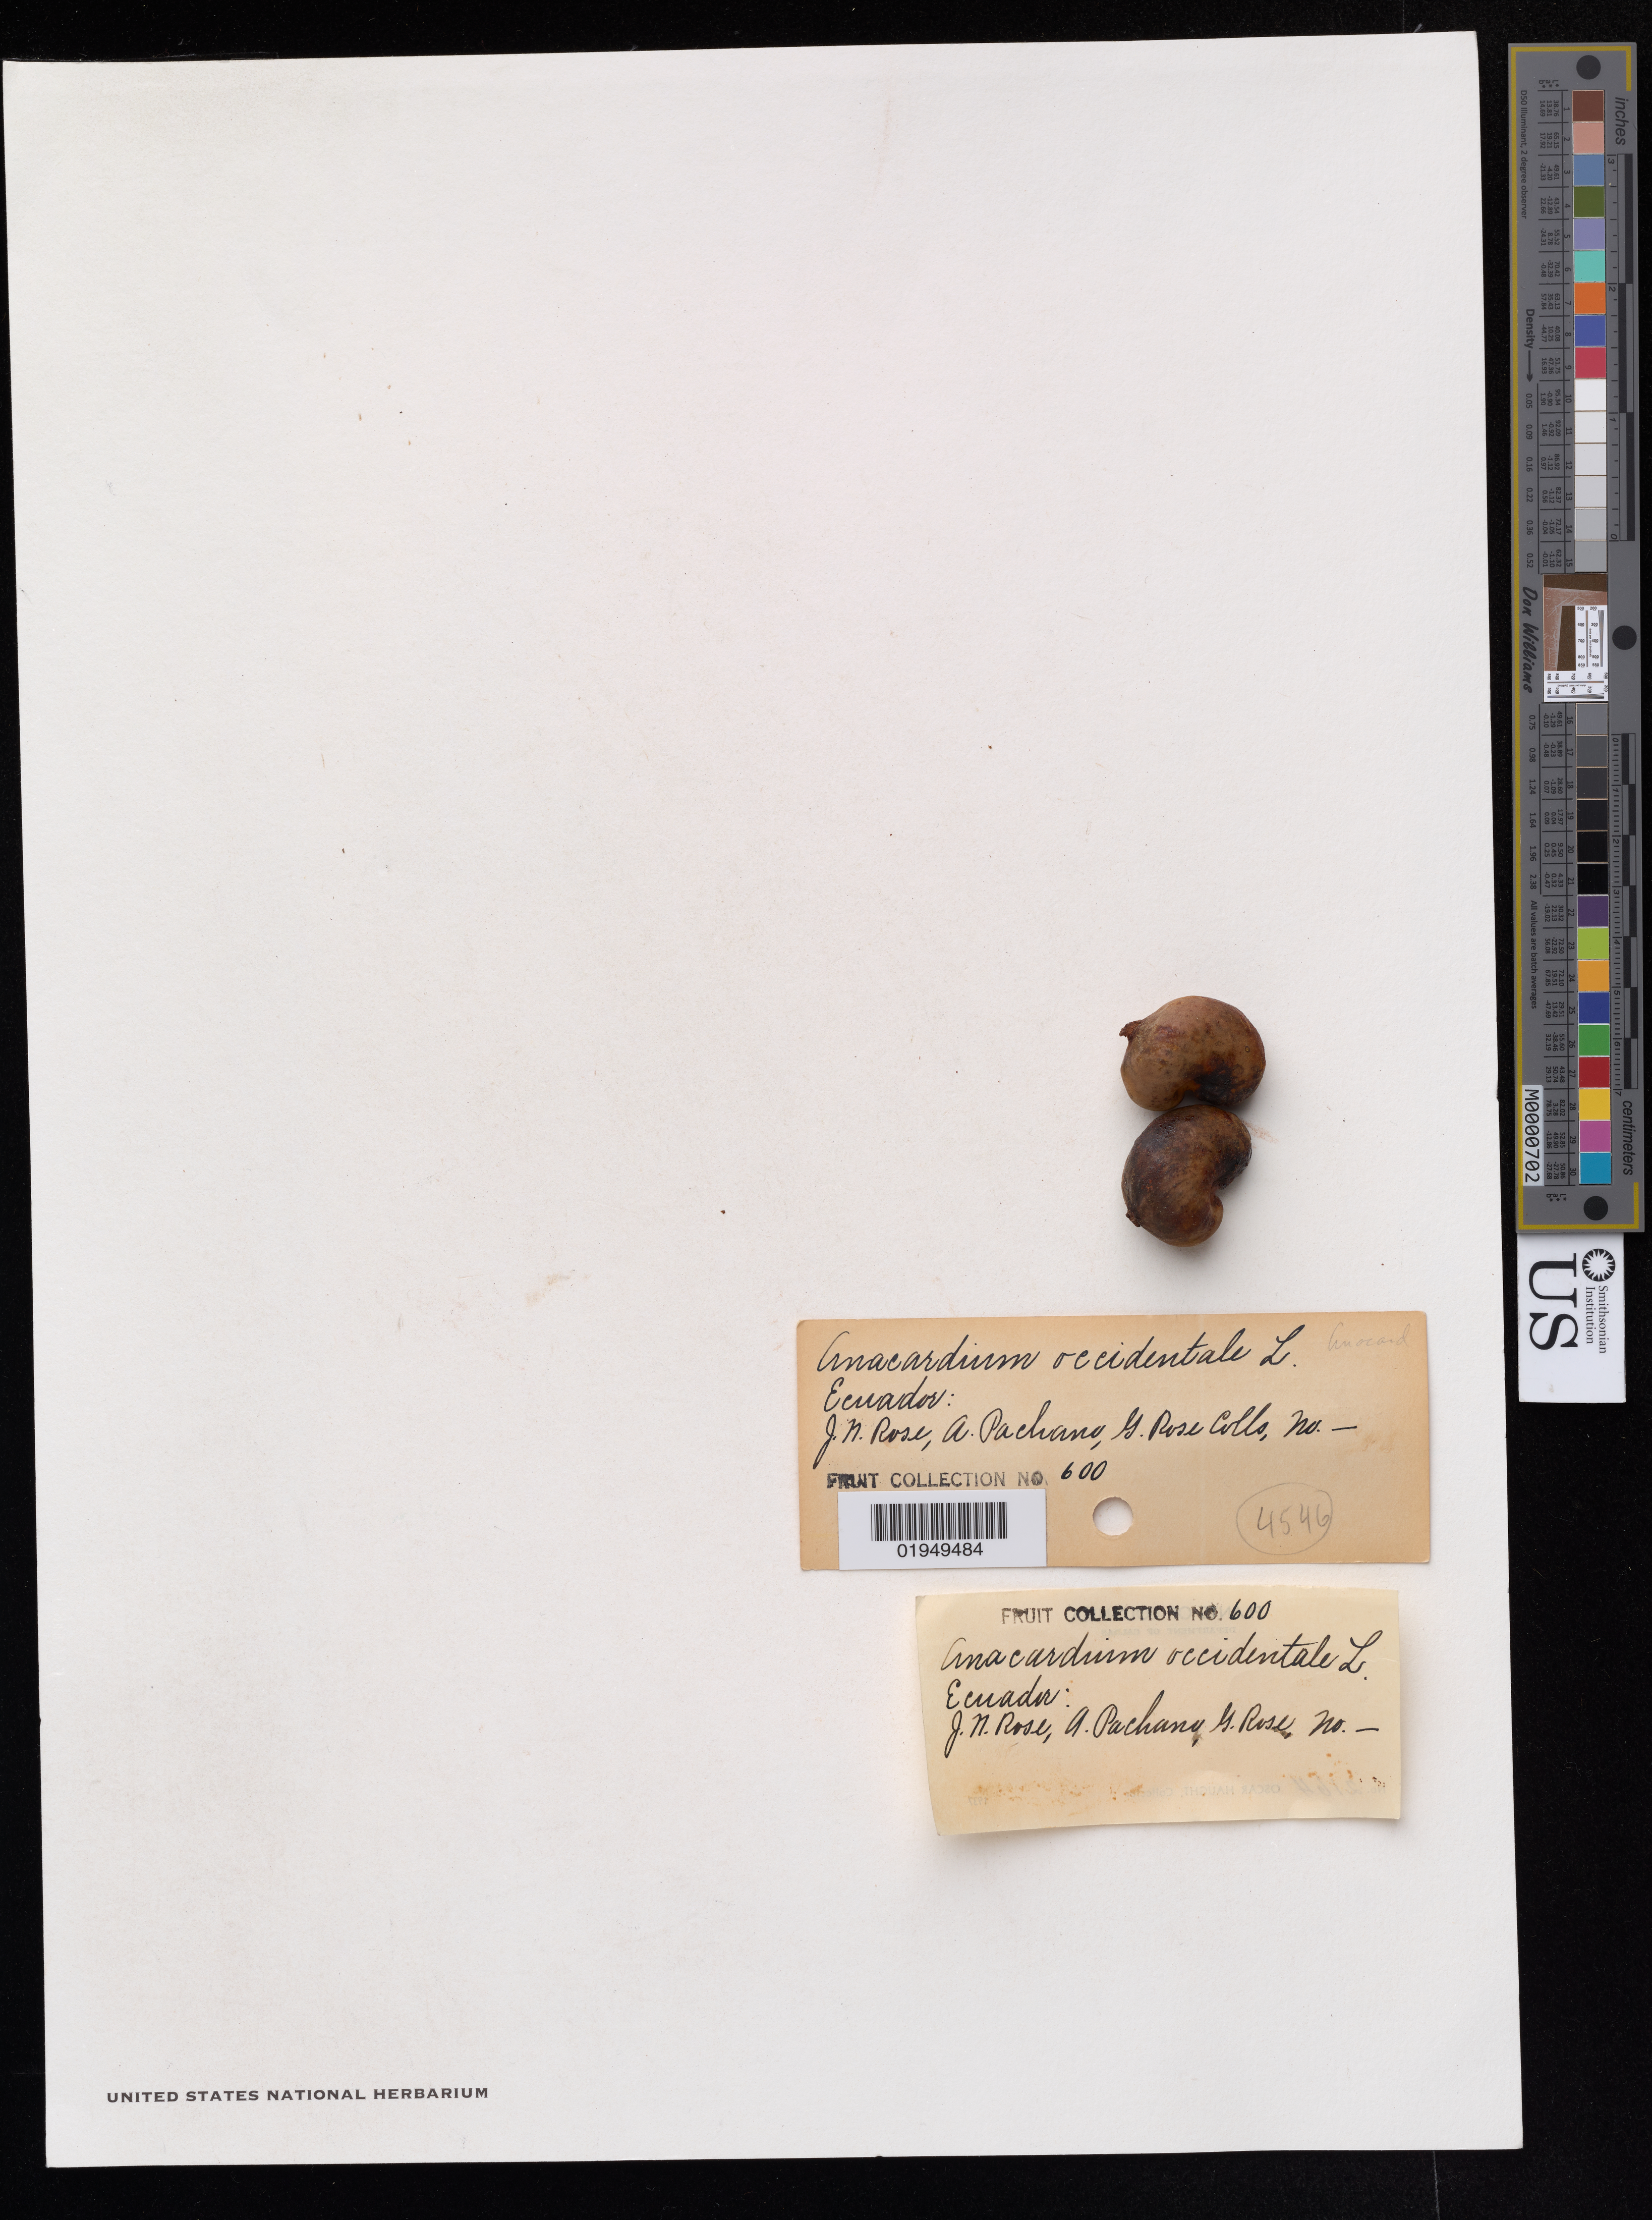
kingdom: Plantae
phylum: Tracheophyta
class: Magnoliopsida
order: Sapindales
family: Anacardiaceae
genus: Anacardium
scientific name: Anacardium occidentale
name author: L.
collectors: J. N. Rose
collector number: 3369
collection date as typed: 04 Feb 1913 to 16 Mar 1913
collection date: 1913-02-04/1913-03-16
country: Antigua and Barbuda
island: Antigua